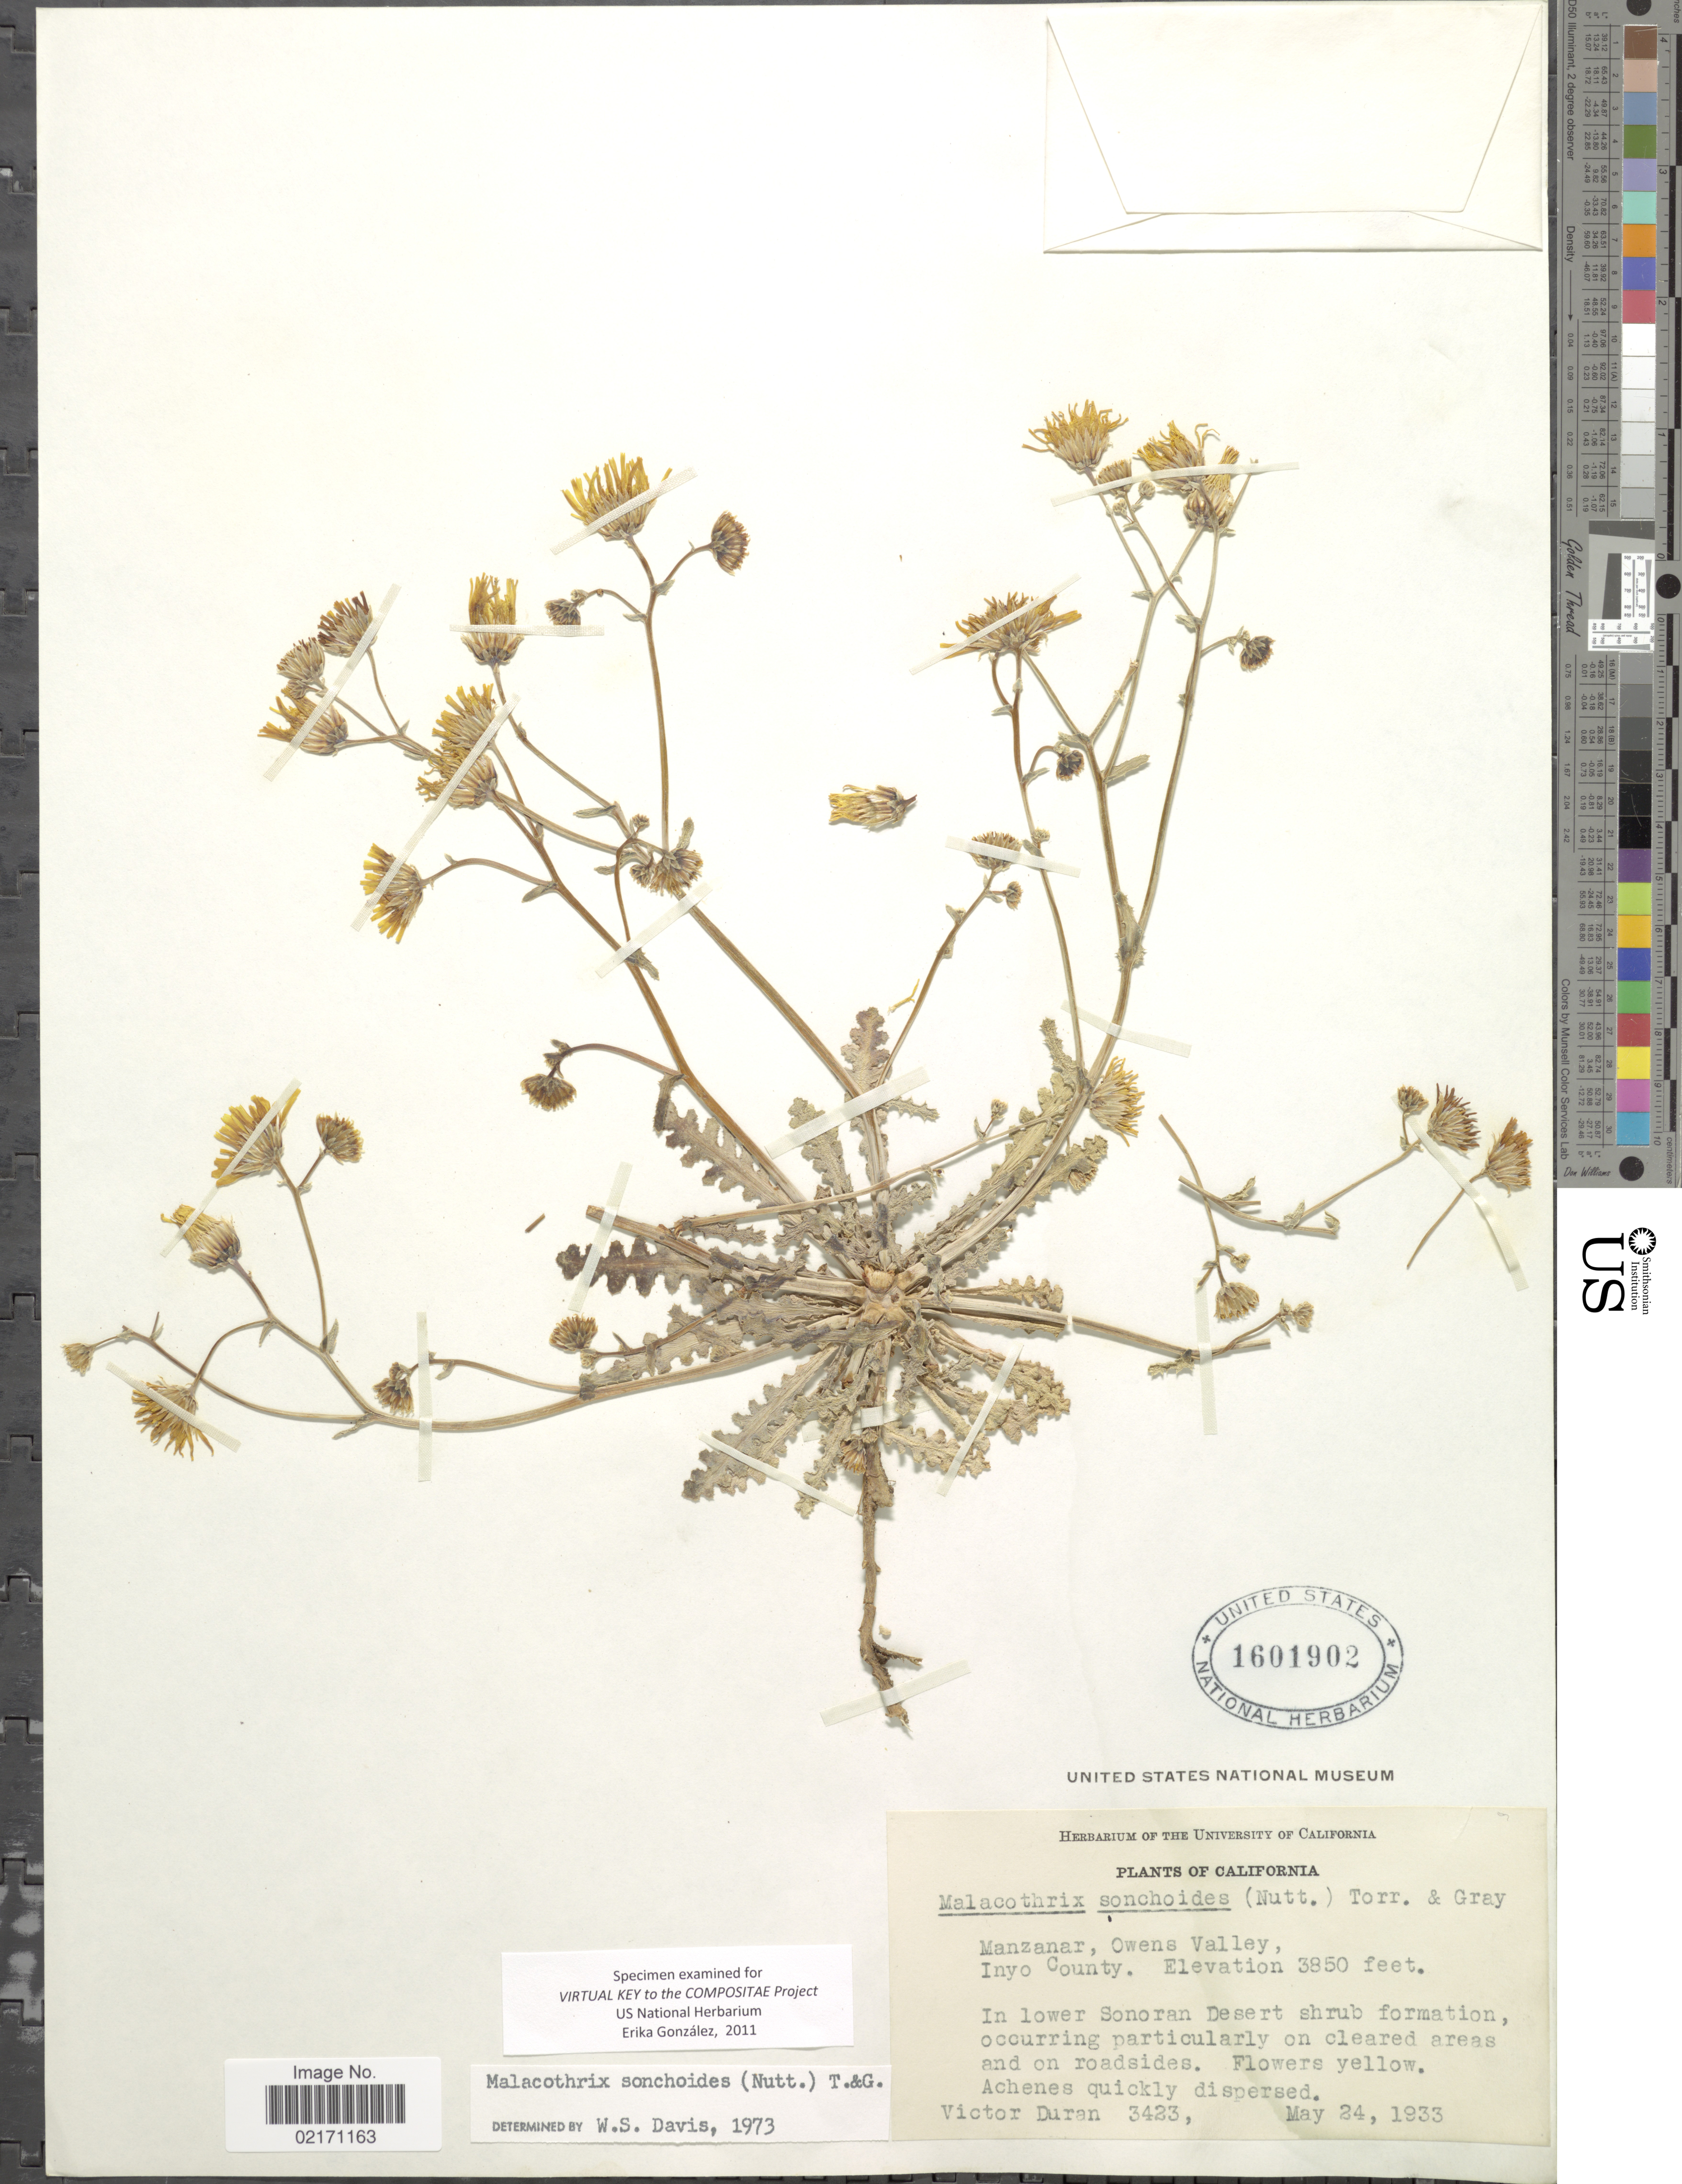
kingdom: Plantae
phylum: Tracheophyta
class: Magnoliopsida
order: Asterales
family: Asteraceae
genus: Malacothrix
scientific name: Malacothrix sonchoides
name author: (Nutt.) Torr. & A. Gray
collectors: V. Duran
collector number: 3423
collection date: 1933-05-24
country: United States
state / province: California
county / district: Inyo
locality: Manzanar, Owens Valley, Inyo County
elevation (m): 1173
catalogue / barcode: US 1601902